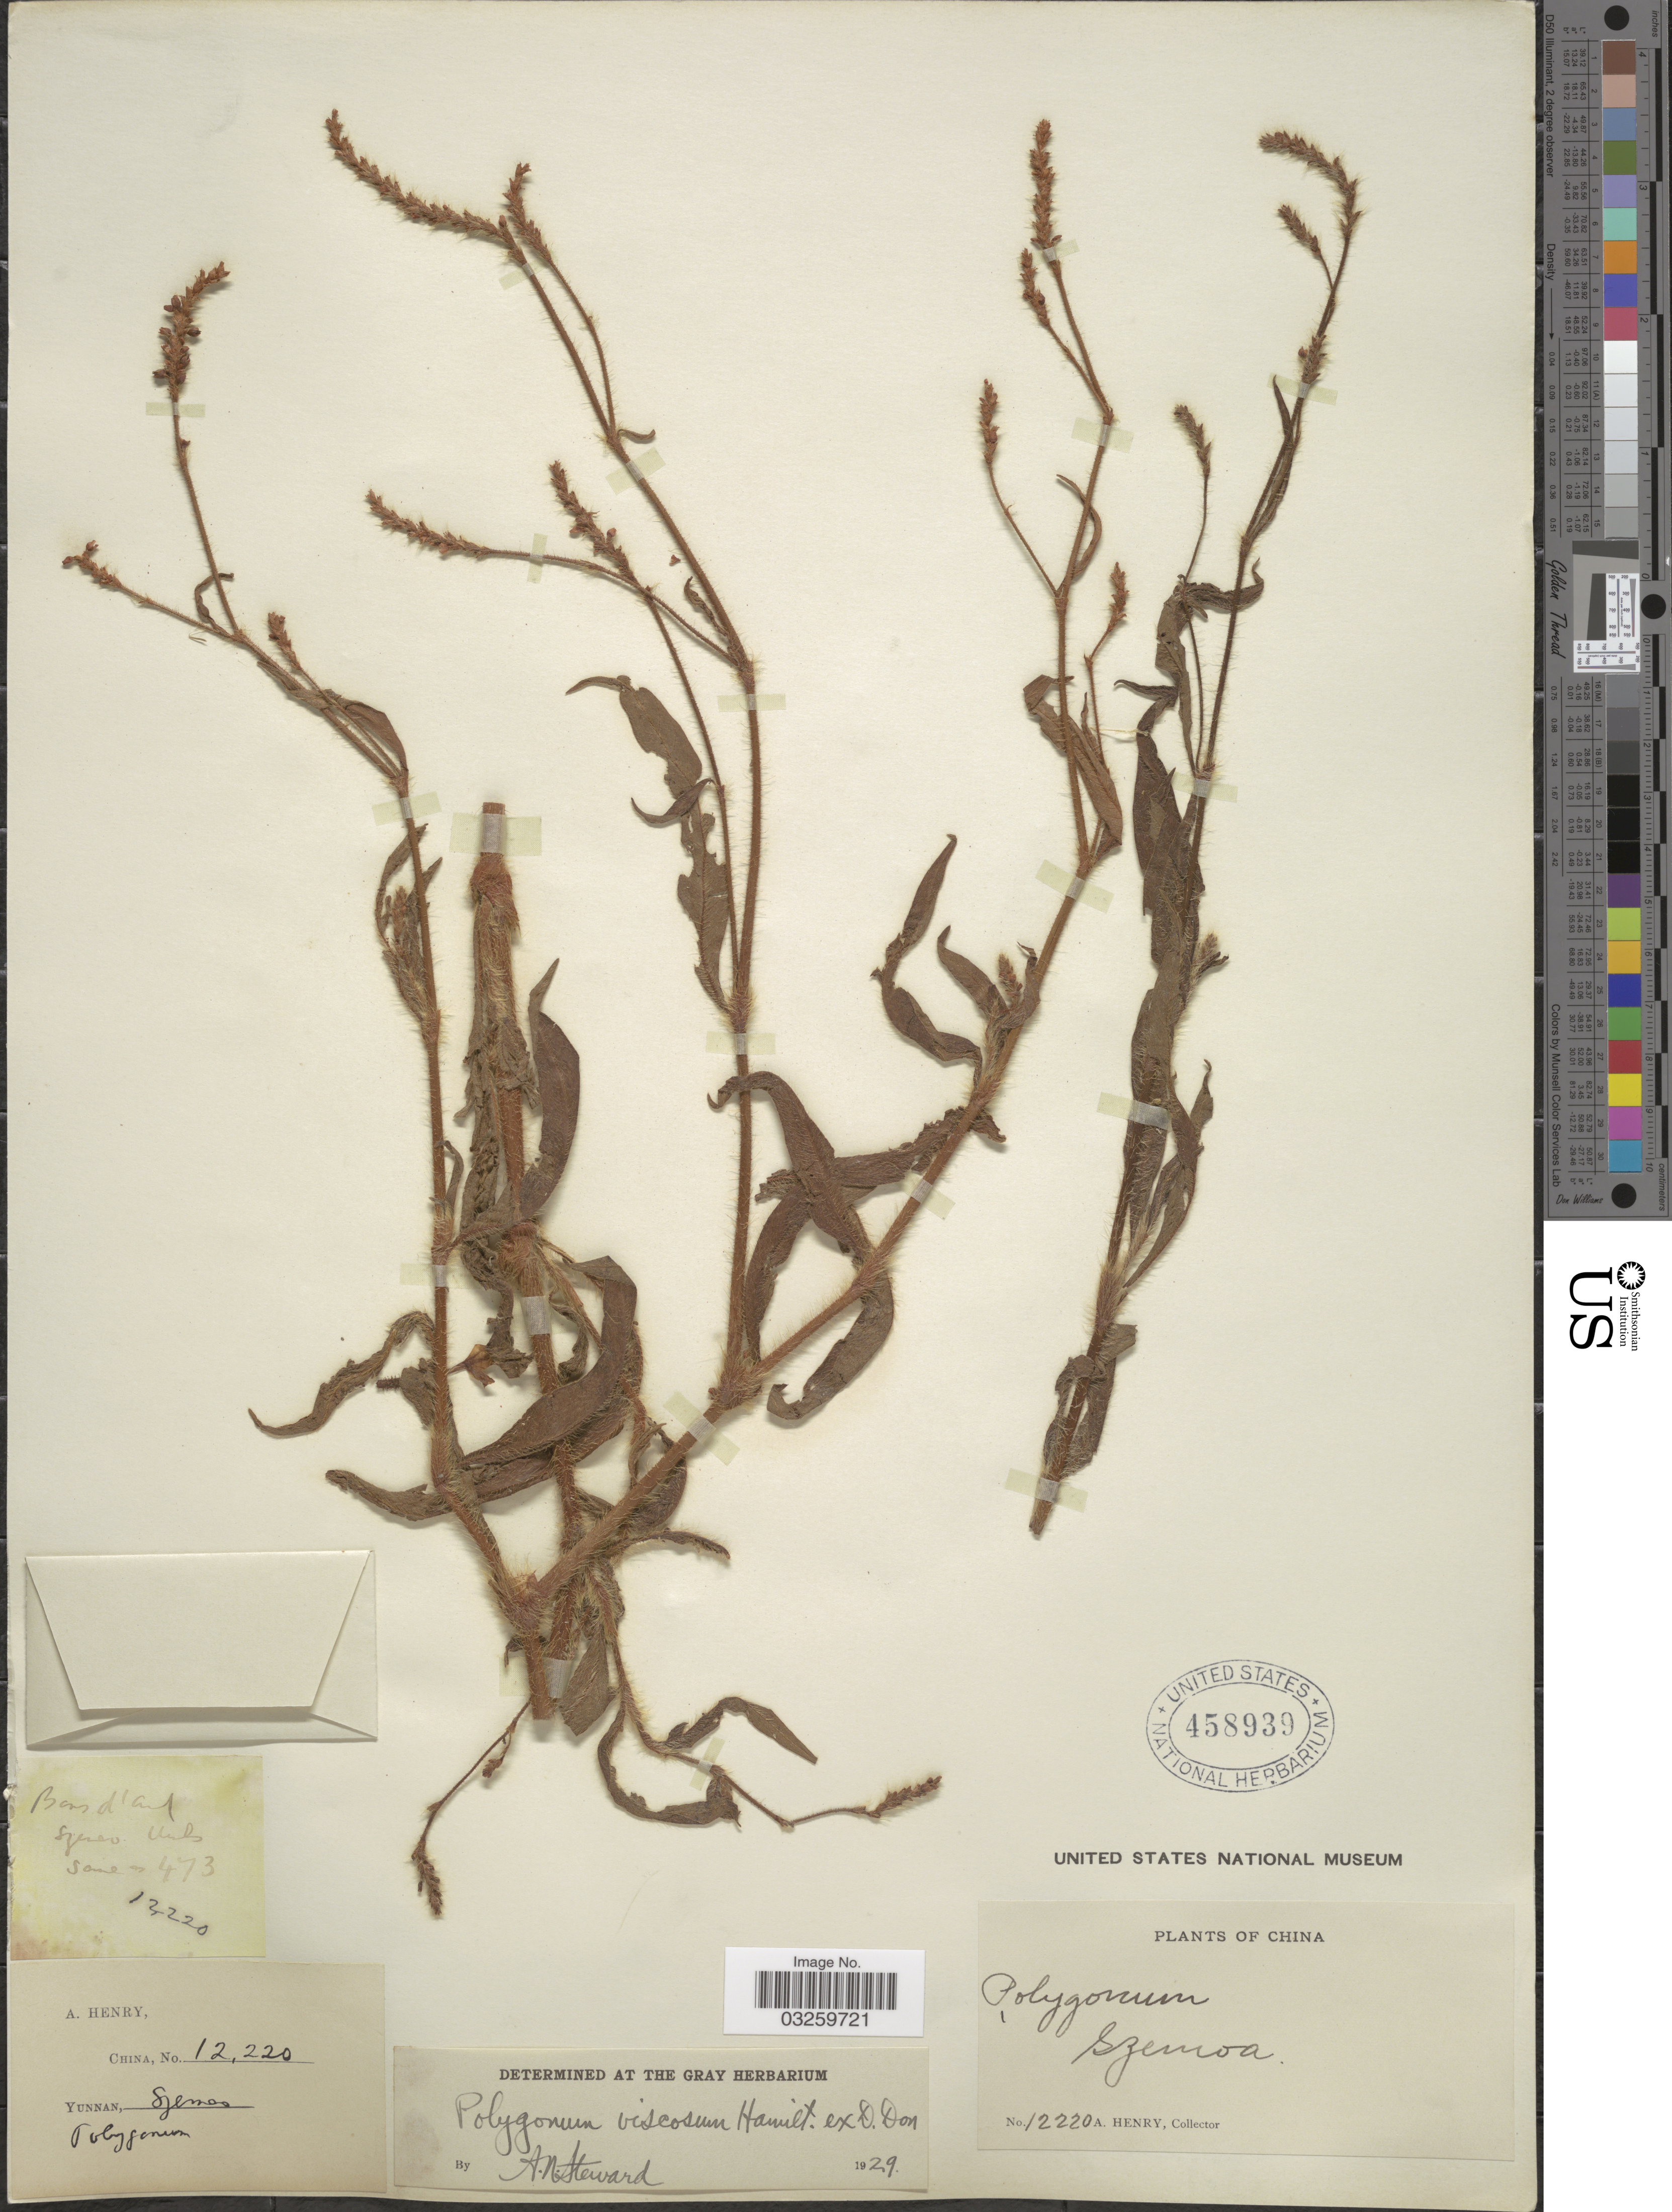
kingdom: Plantae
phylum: Tracheophyta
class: Magnoliopsida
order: Caryophyllales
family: Polygonaceae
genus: Polygonum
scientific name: Polygonum viscosum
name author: Buch.-Ham. ex D. Don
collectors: A. Henry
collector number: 12220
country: China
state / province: Yunnan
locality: Szemoa.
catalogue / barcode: US 458939